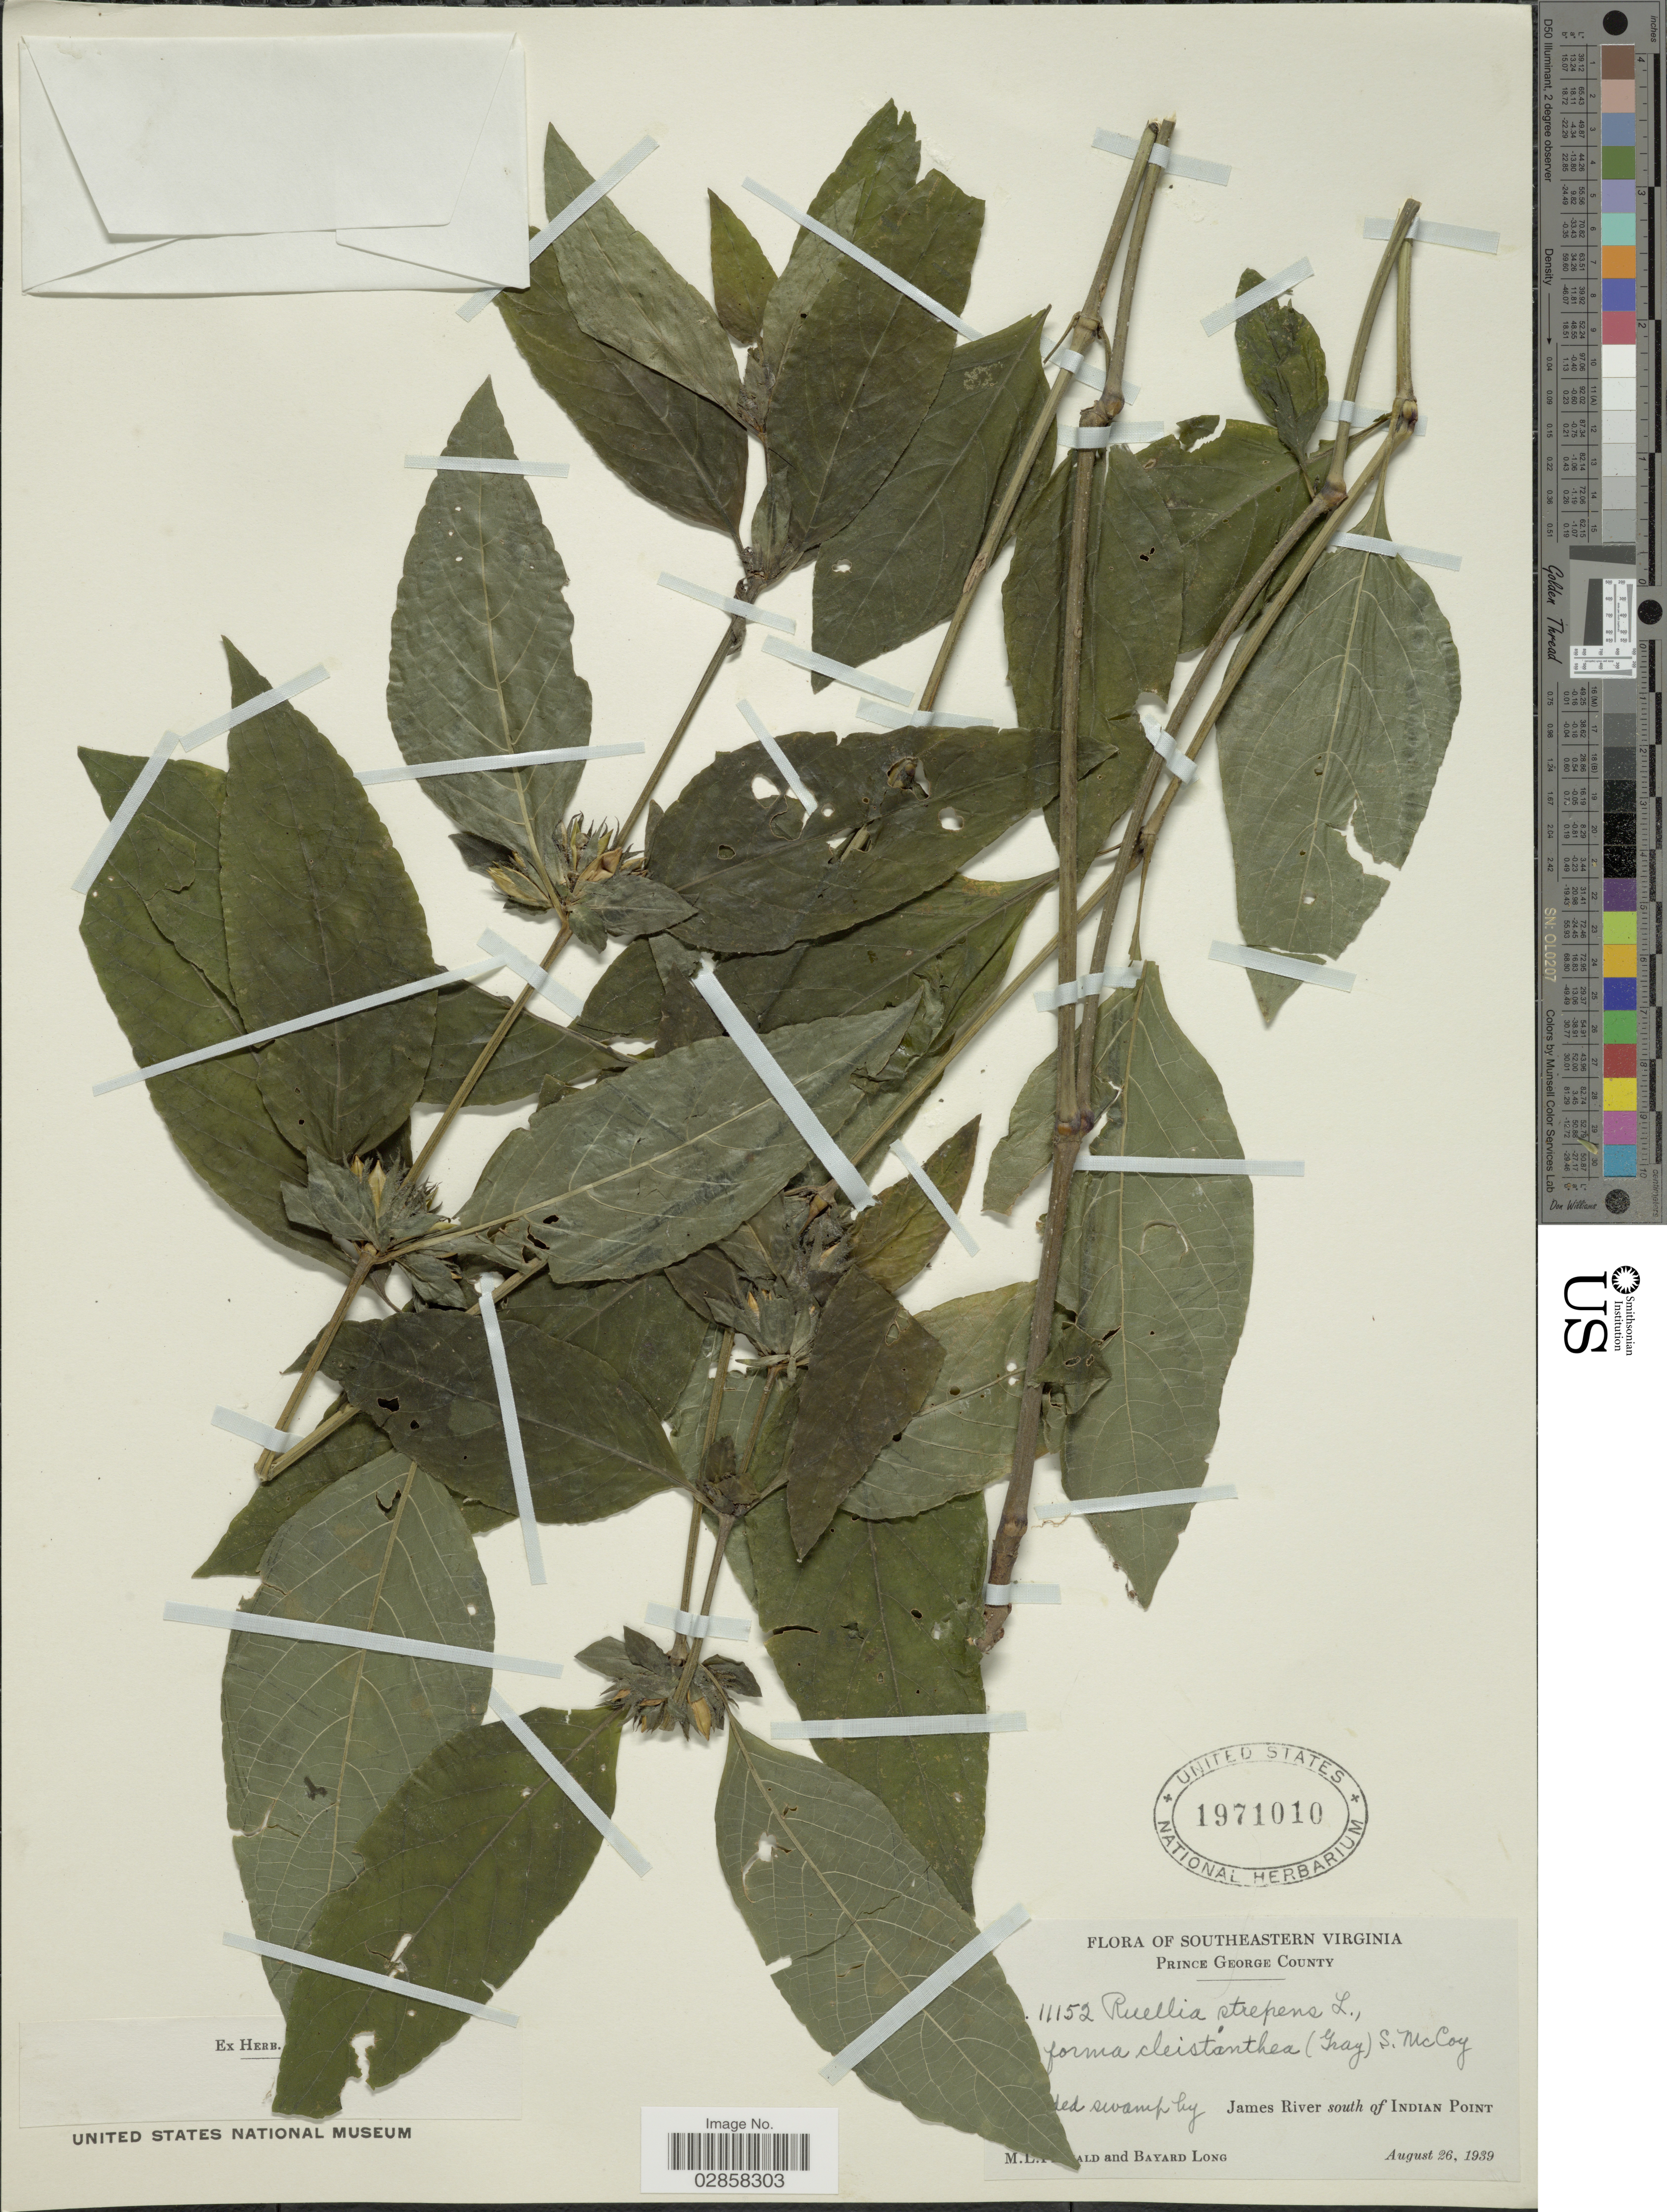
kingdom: Plantae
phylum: Tracheophyta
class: Magnoliopsida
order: Lamiales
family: Acanthaceae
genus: Ruellia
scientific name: Ruellia strepens f. cleistantha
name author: (A. Gray) S. McCoy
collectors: M. L. Fernald & B. Long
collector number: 11152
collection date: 1939-08-26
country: United States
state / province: Virginia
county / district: Prince George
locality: Southeastern Virginia. Prince George County. [illegible text]ed swamp by James River south of Indian Point.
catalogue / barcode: US 1971010